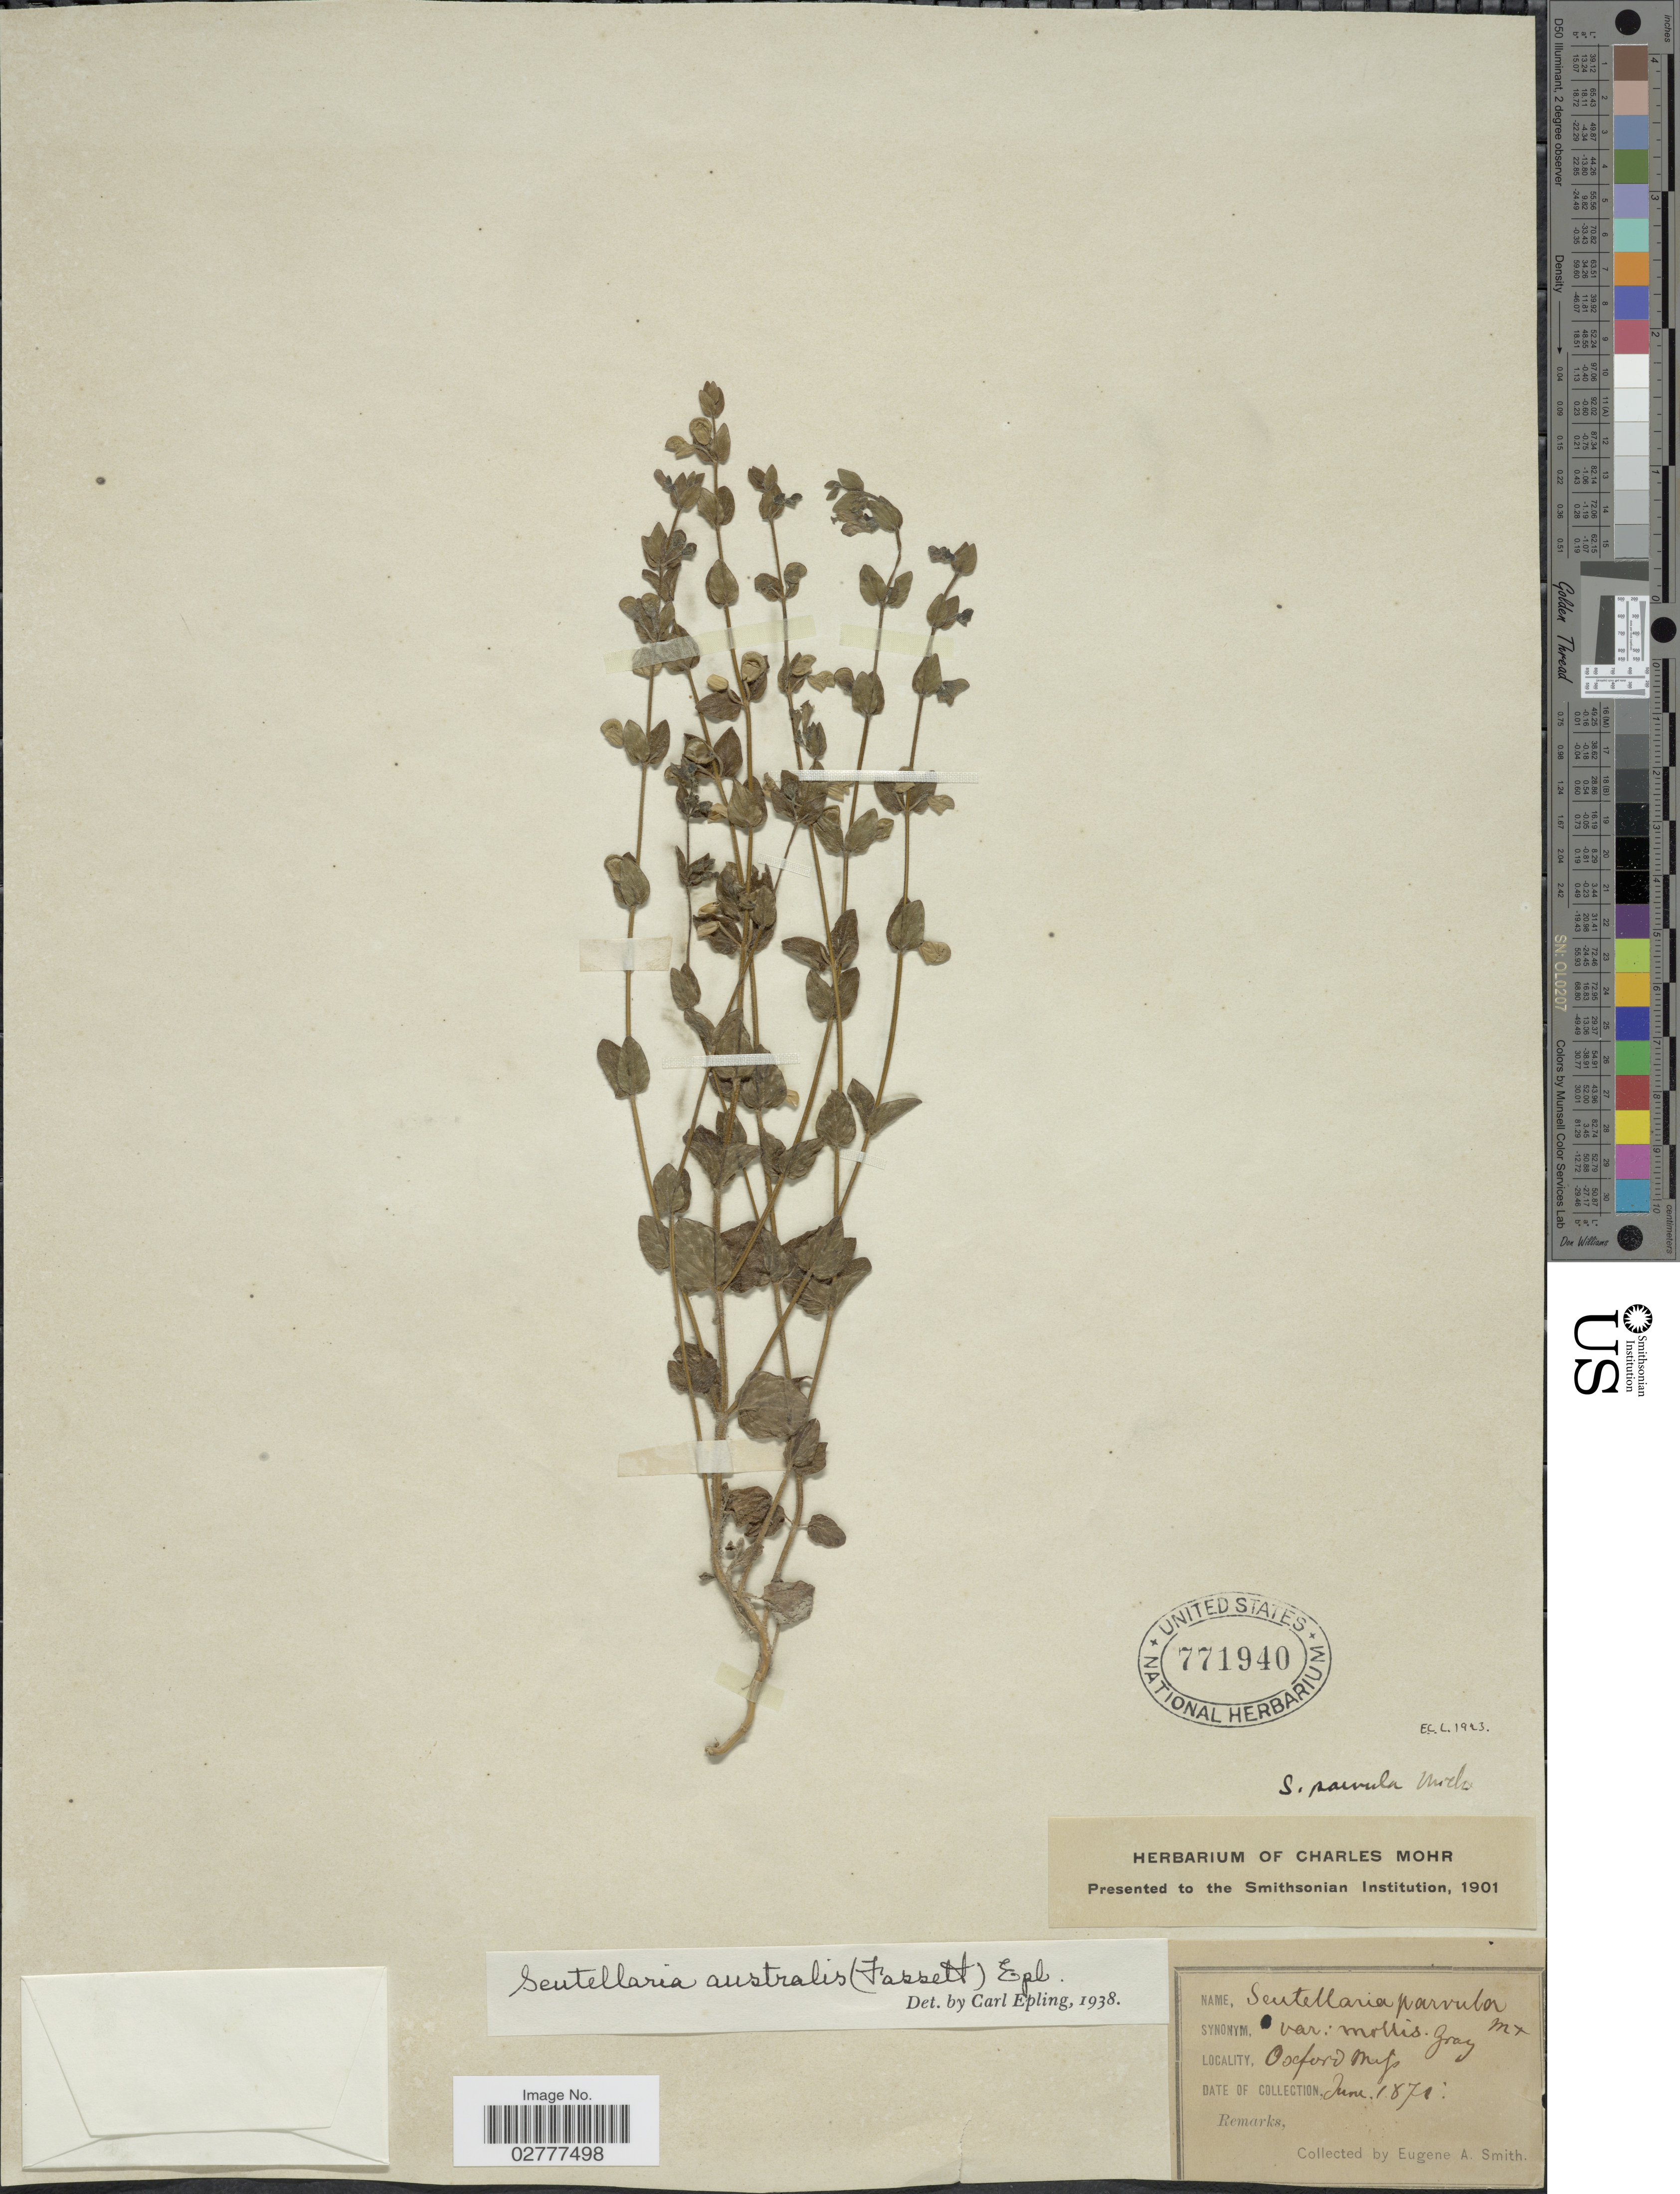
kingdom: Plantae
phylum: Tracheophyta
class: Magnoliopsida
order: Lamiales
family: Lamiaceae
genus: Scutellaria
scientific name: Scutellaria australis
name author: (Fassett) Epling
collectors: E. A. Smith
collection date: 1871-06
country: United States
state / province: Mississippi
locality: Oxford.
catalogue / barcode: US 771940